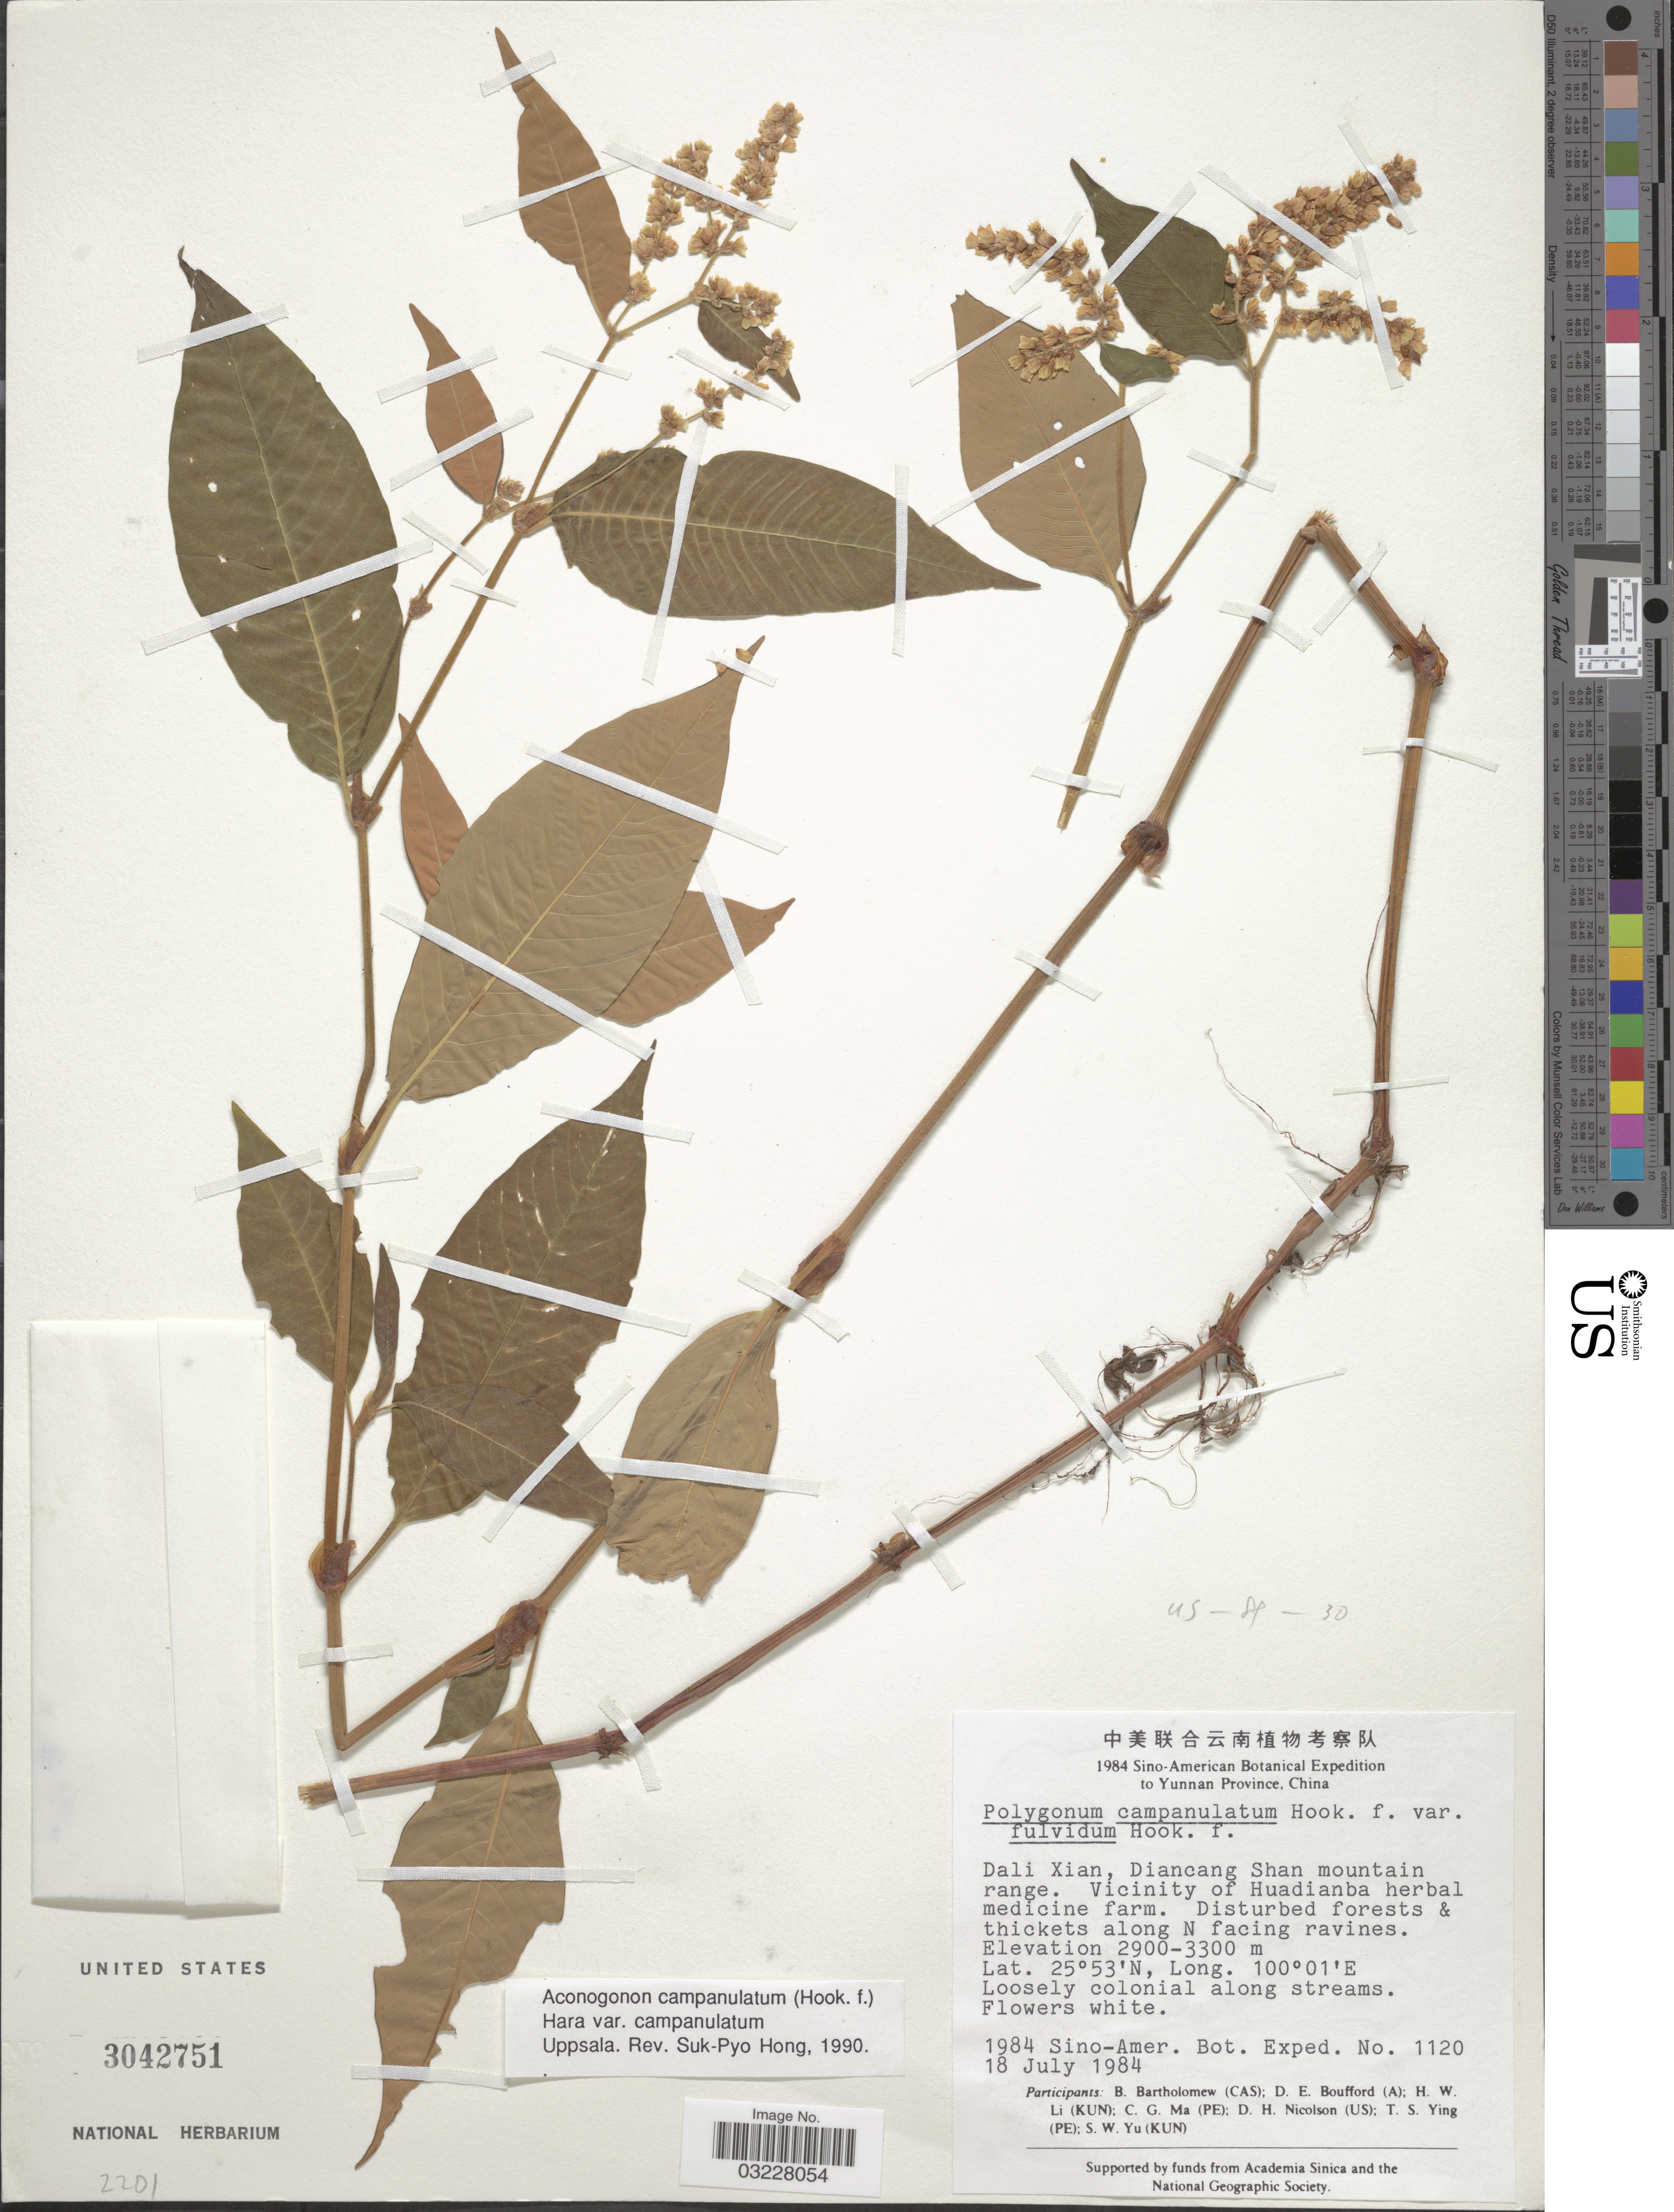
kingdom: Plantae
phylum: Tracheophyta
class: Magnoliopsida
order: Caryophyllales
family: Polygonaceae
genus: Koenigia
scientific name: Koenigia campanulata var. campanulata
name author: (Hook. f.) T.M. Schust. & Reveal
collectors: Sino-Amer. Bot. Exped. 1984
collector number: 1120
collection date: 1984-07-18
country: China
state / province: Yunnan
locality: Dali Xian, Diancang Shan mountain range. Vicinity of Huadianba herbal medicine farm. Disturbed forests & thickets along N facing ravines.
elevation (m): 2900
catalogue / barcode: US 3042751